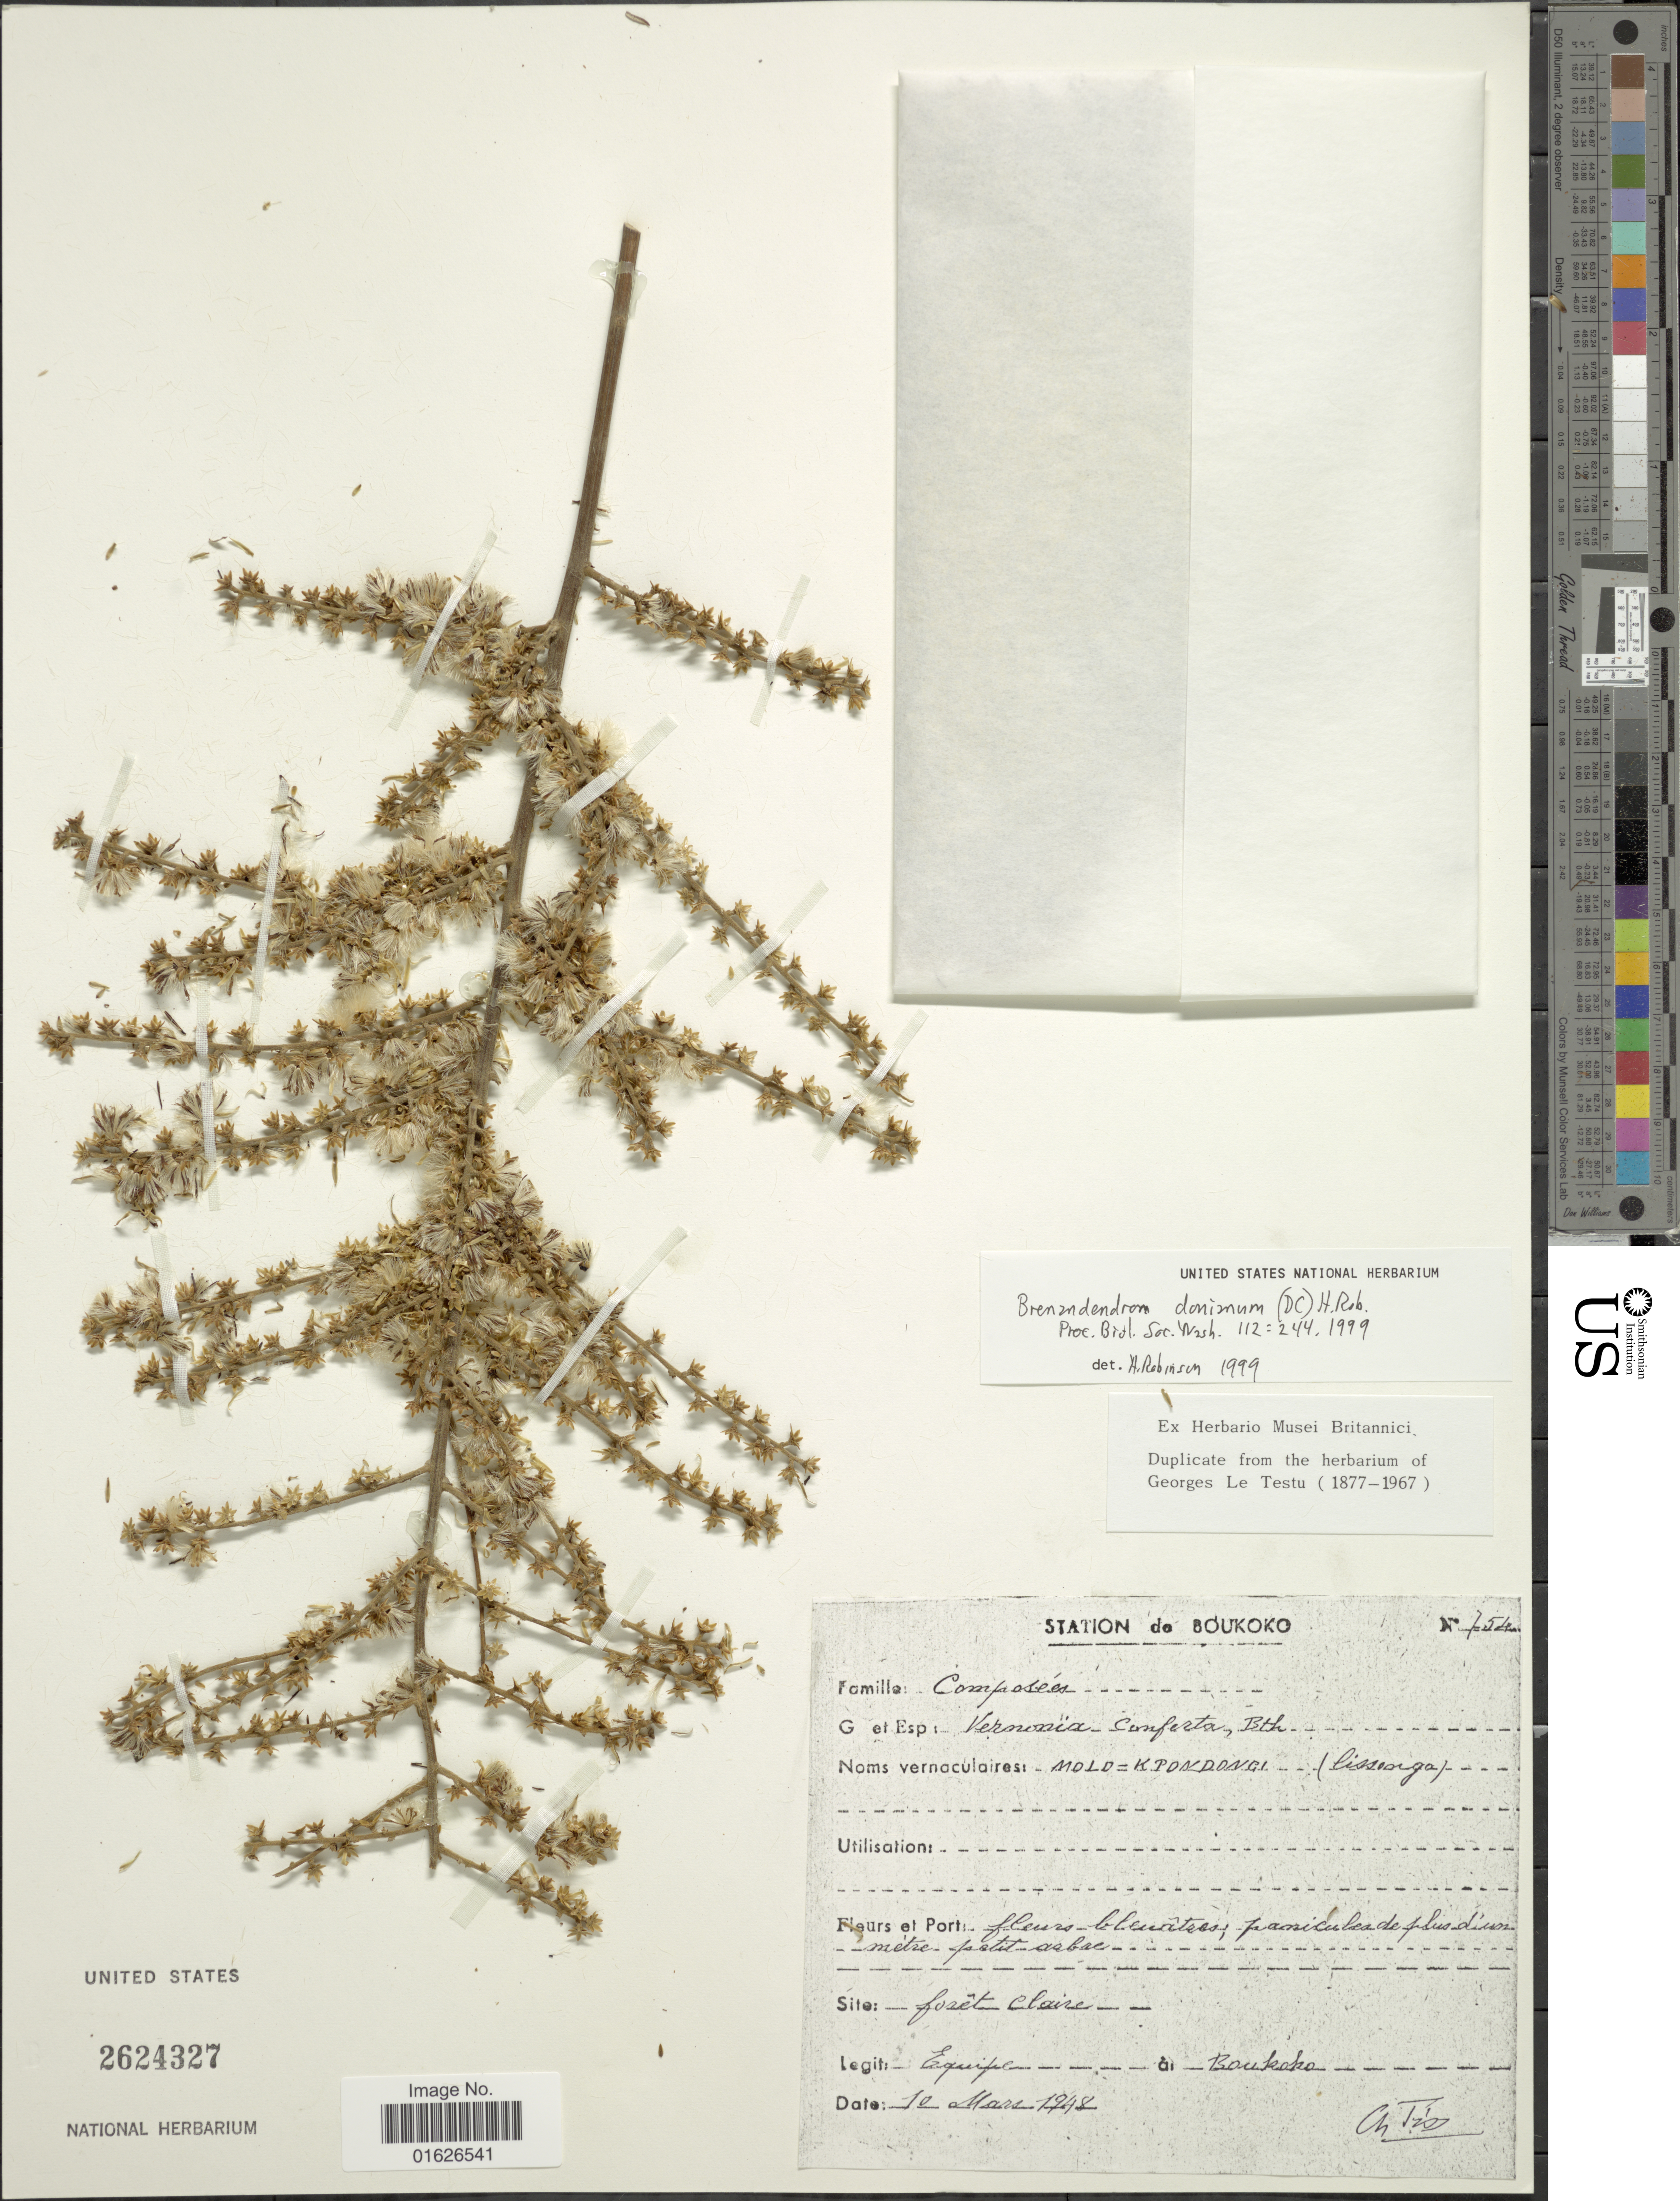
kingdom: Plantae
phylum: Tracheophyta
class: Magnoliopsida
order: Asterales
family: Asteraceae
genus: Brenandendron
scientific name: Brenandendron donianum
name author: (DC.) H. Rob.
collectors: Equipe a Boukoko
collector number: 754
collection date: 1948-03-10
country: Central African Republic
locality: Station de Boukoko, foret claire.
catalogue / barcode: US 2624327